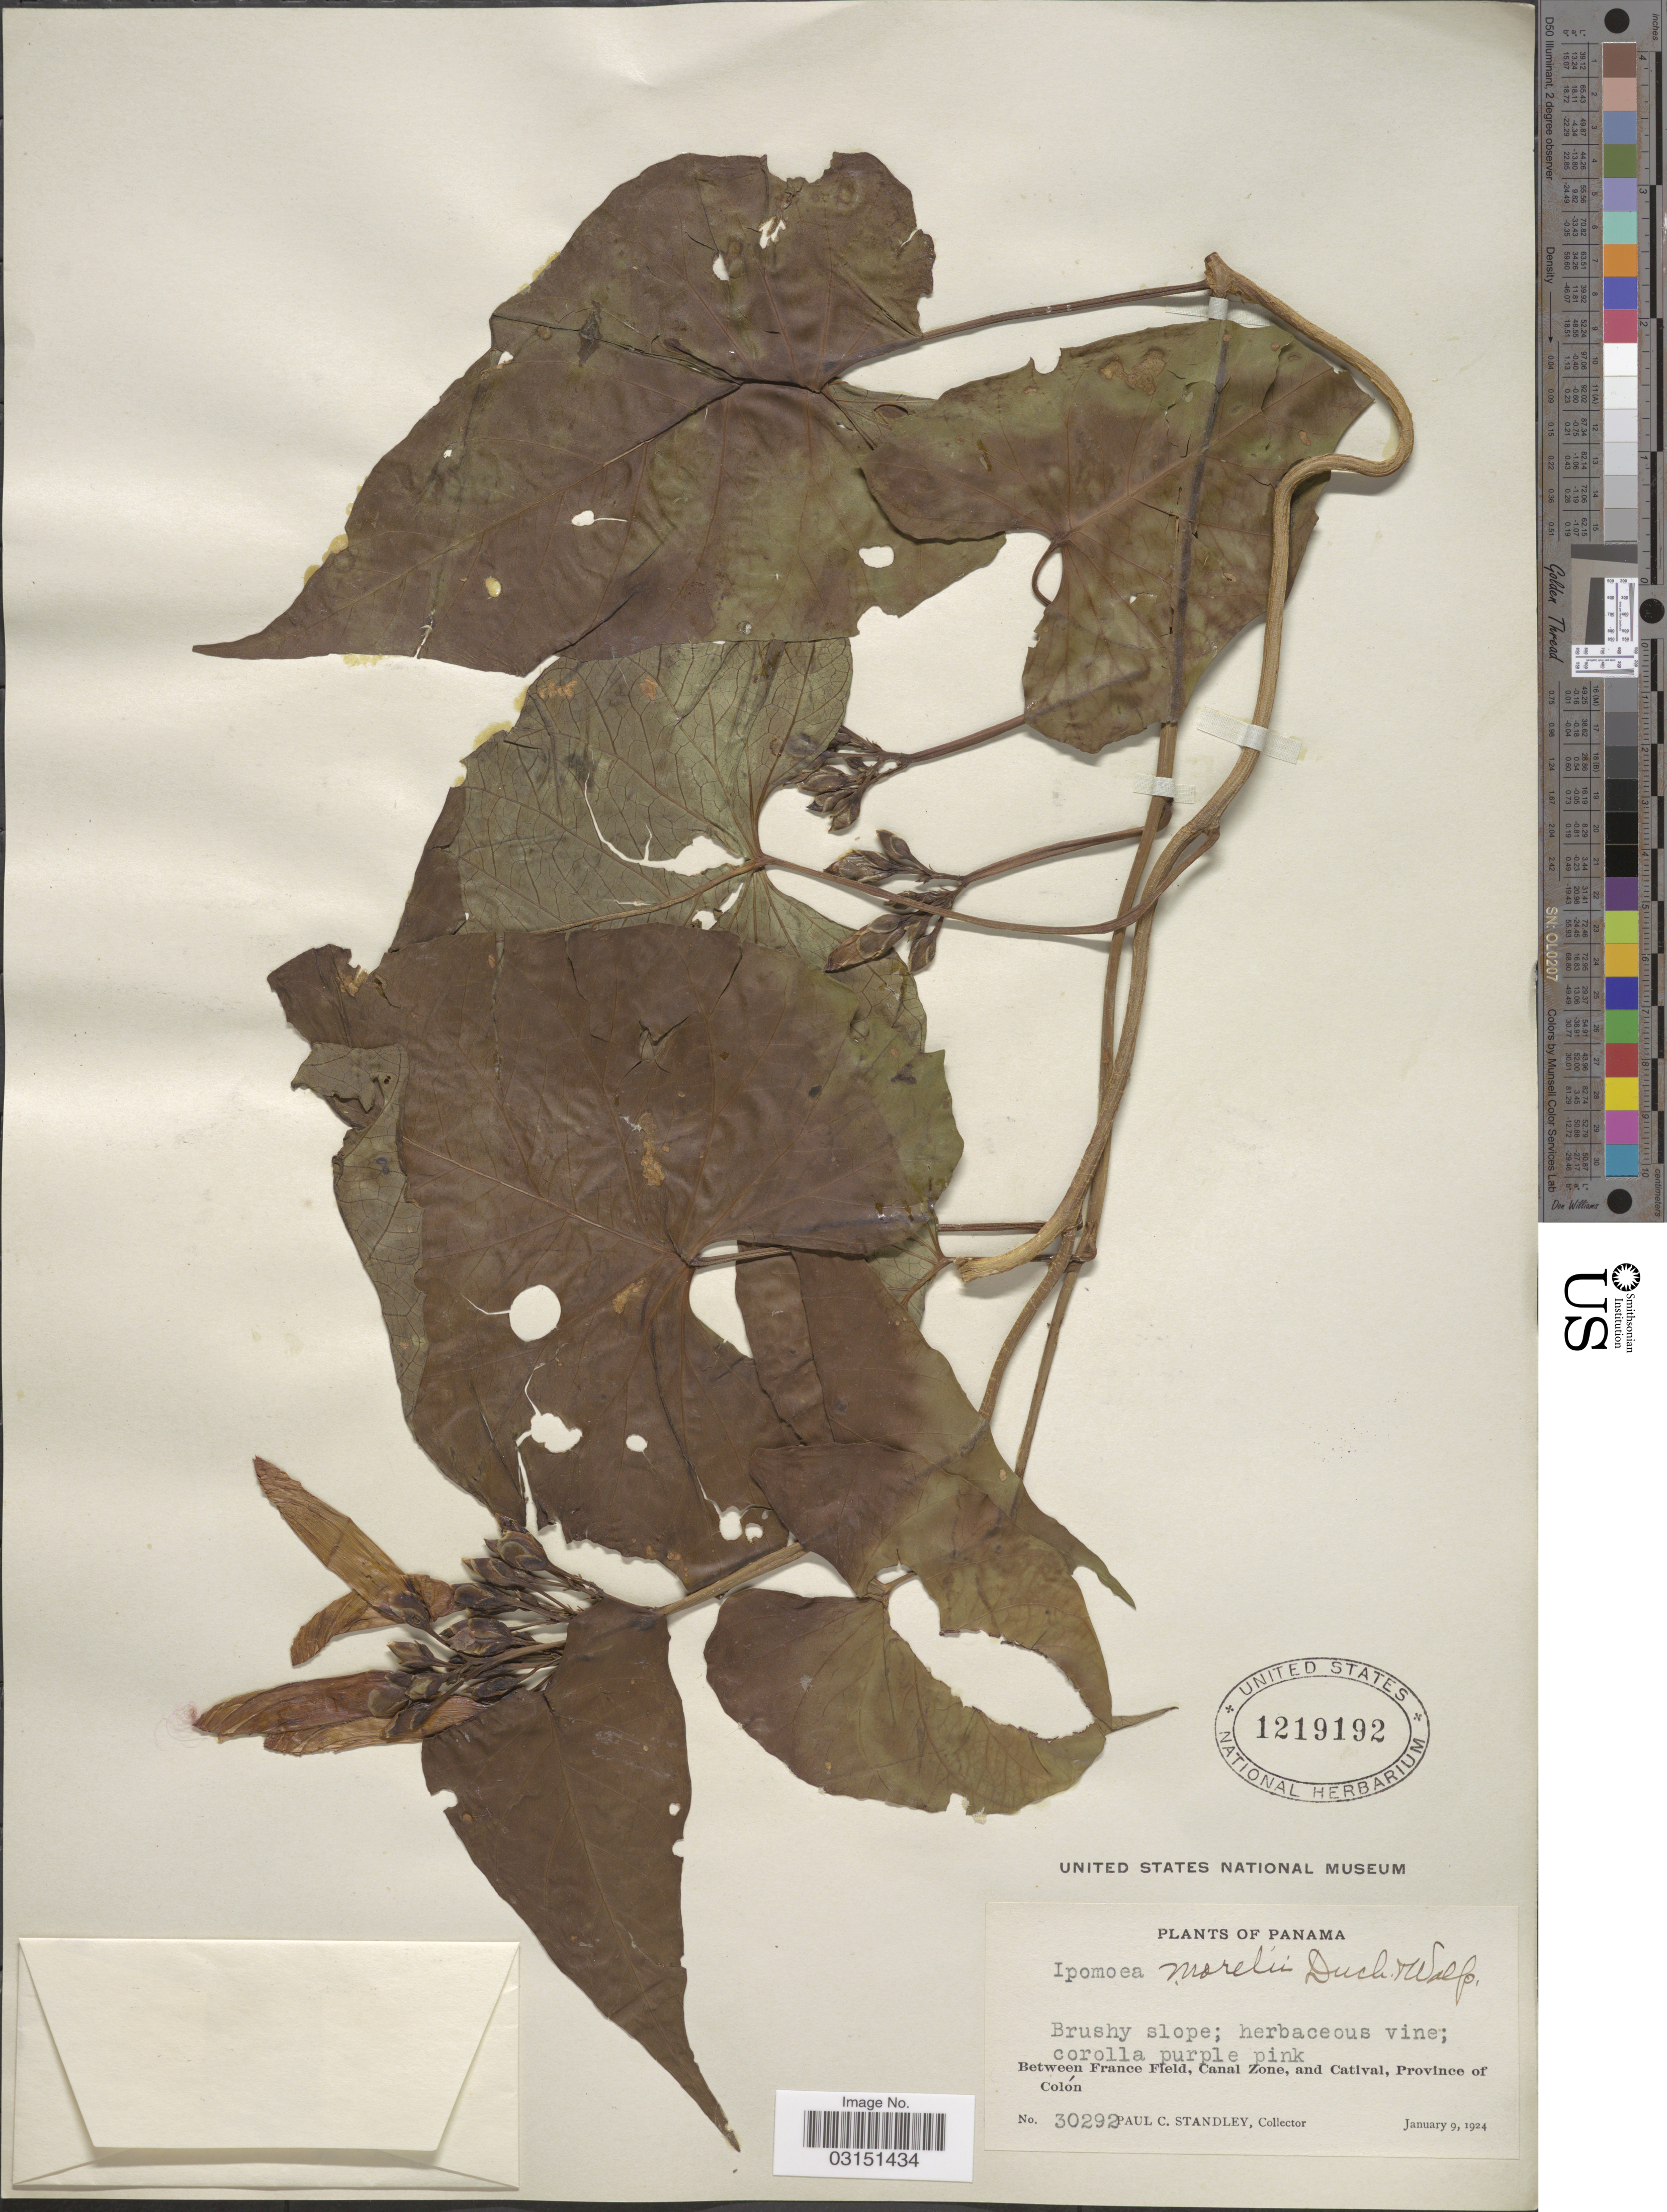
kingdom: Plantae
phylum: Tracheophyta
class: Magnoliopsida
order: Solanales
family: Convolvulaceae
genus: Ipomoea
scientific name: Ipomoea squamosa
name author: Choisy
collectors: P. C. Standley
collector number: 30292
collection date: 1924-01-09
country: Panama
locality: Between France Field, Canal Zone, and Catival, Province of Colón.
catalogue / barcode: US 1219192